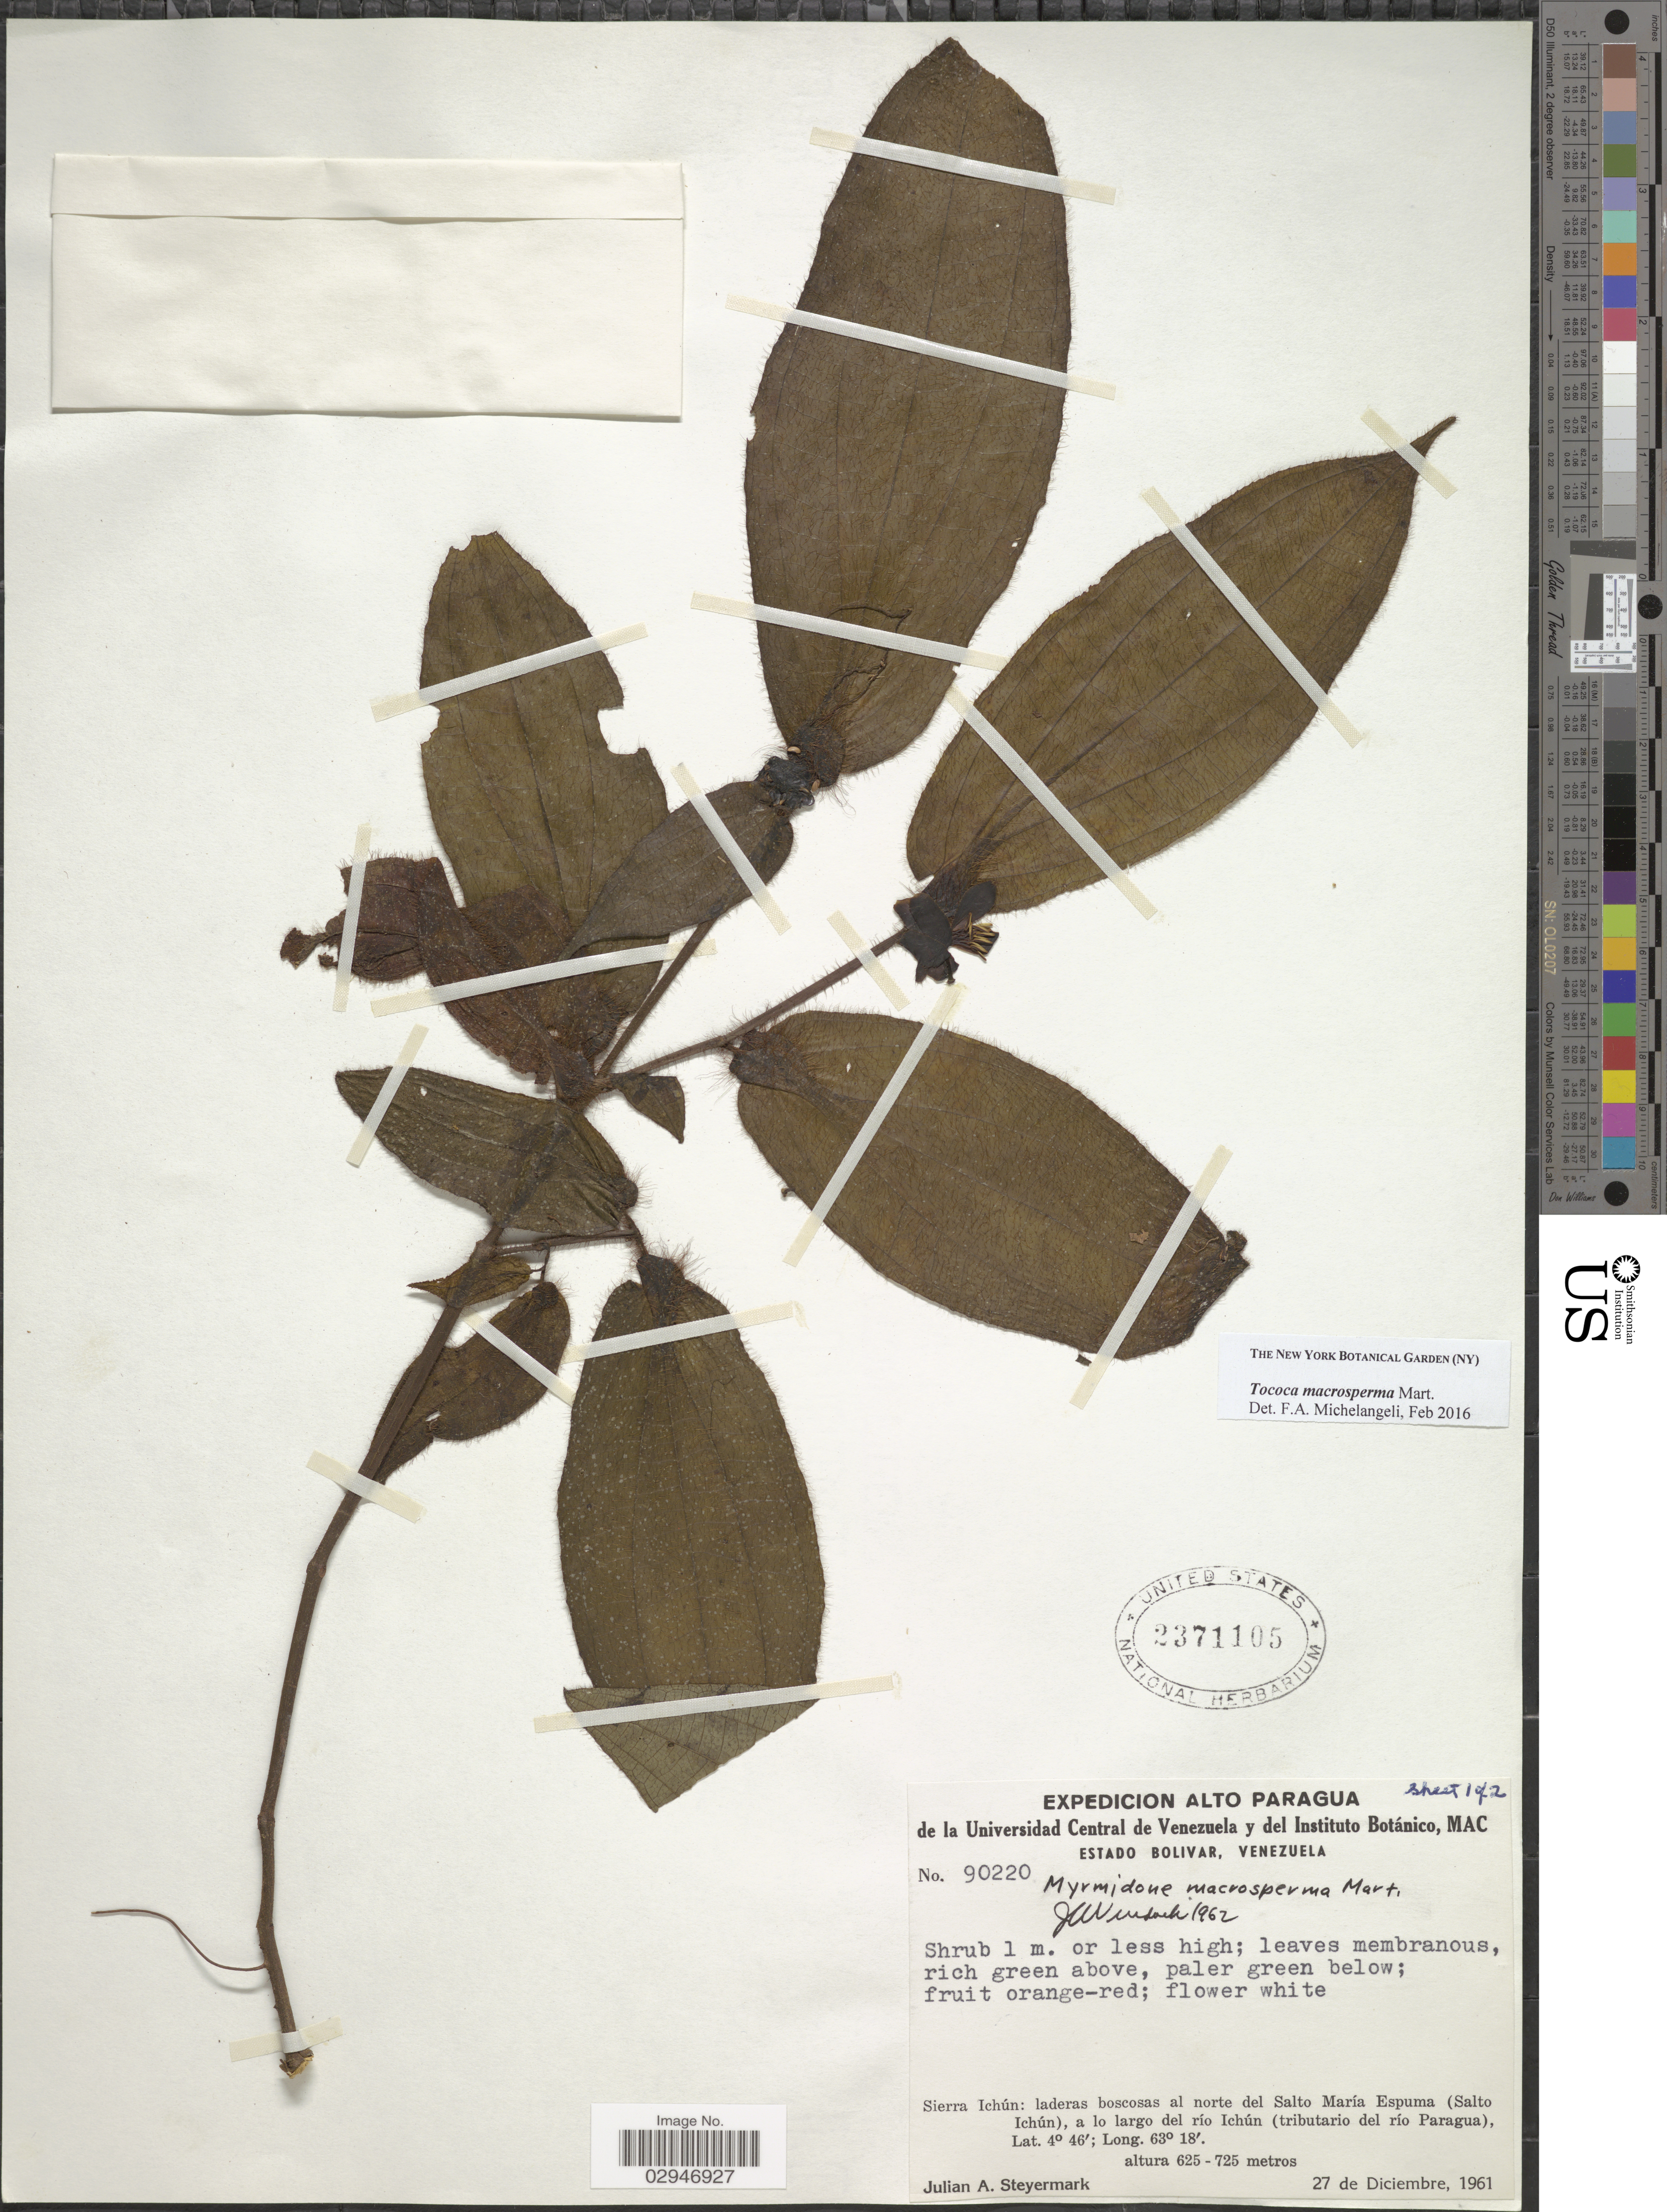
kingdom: Plantae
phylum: Tracheophyta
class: Magnoliopsida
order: Myrtales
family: Melastomataceae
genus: Tococa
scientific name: Tococa macrosperma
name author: Mart.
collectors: J. Steyermark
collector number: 90220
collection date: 1961-12-27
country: Colombia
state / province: Bolívar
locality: Sierra Ichún: laderas boscosas al norte del Salto María Espuma (Salto Ichún), a lo largo del río Ichún (tributario del río Paragua).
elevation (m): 625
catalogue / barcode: US 2371105